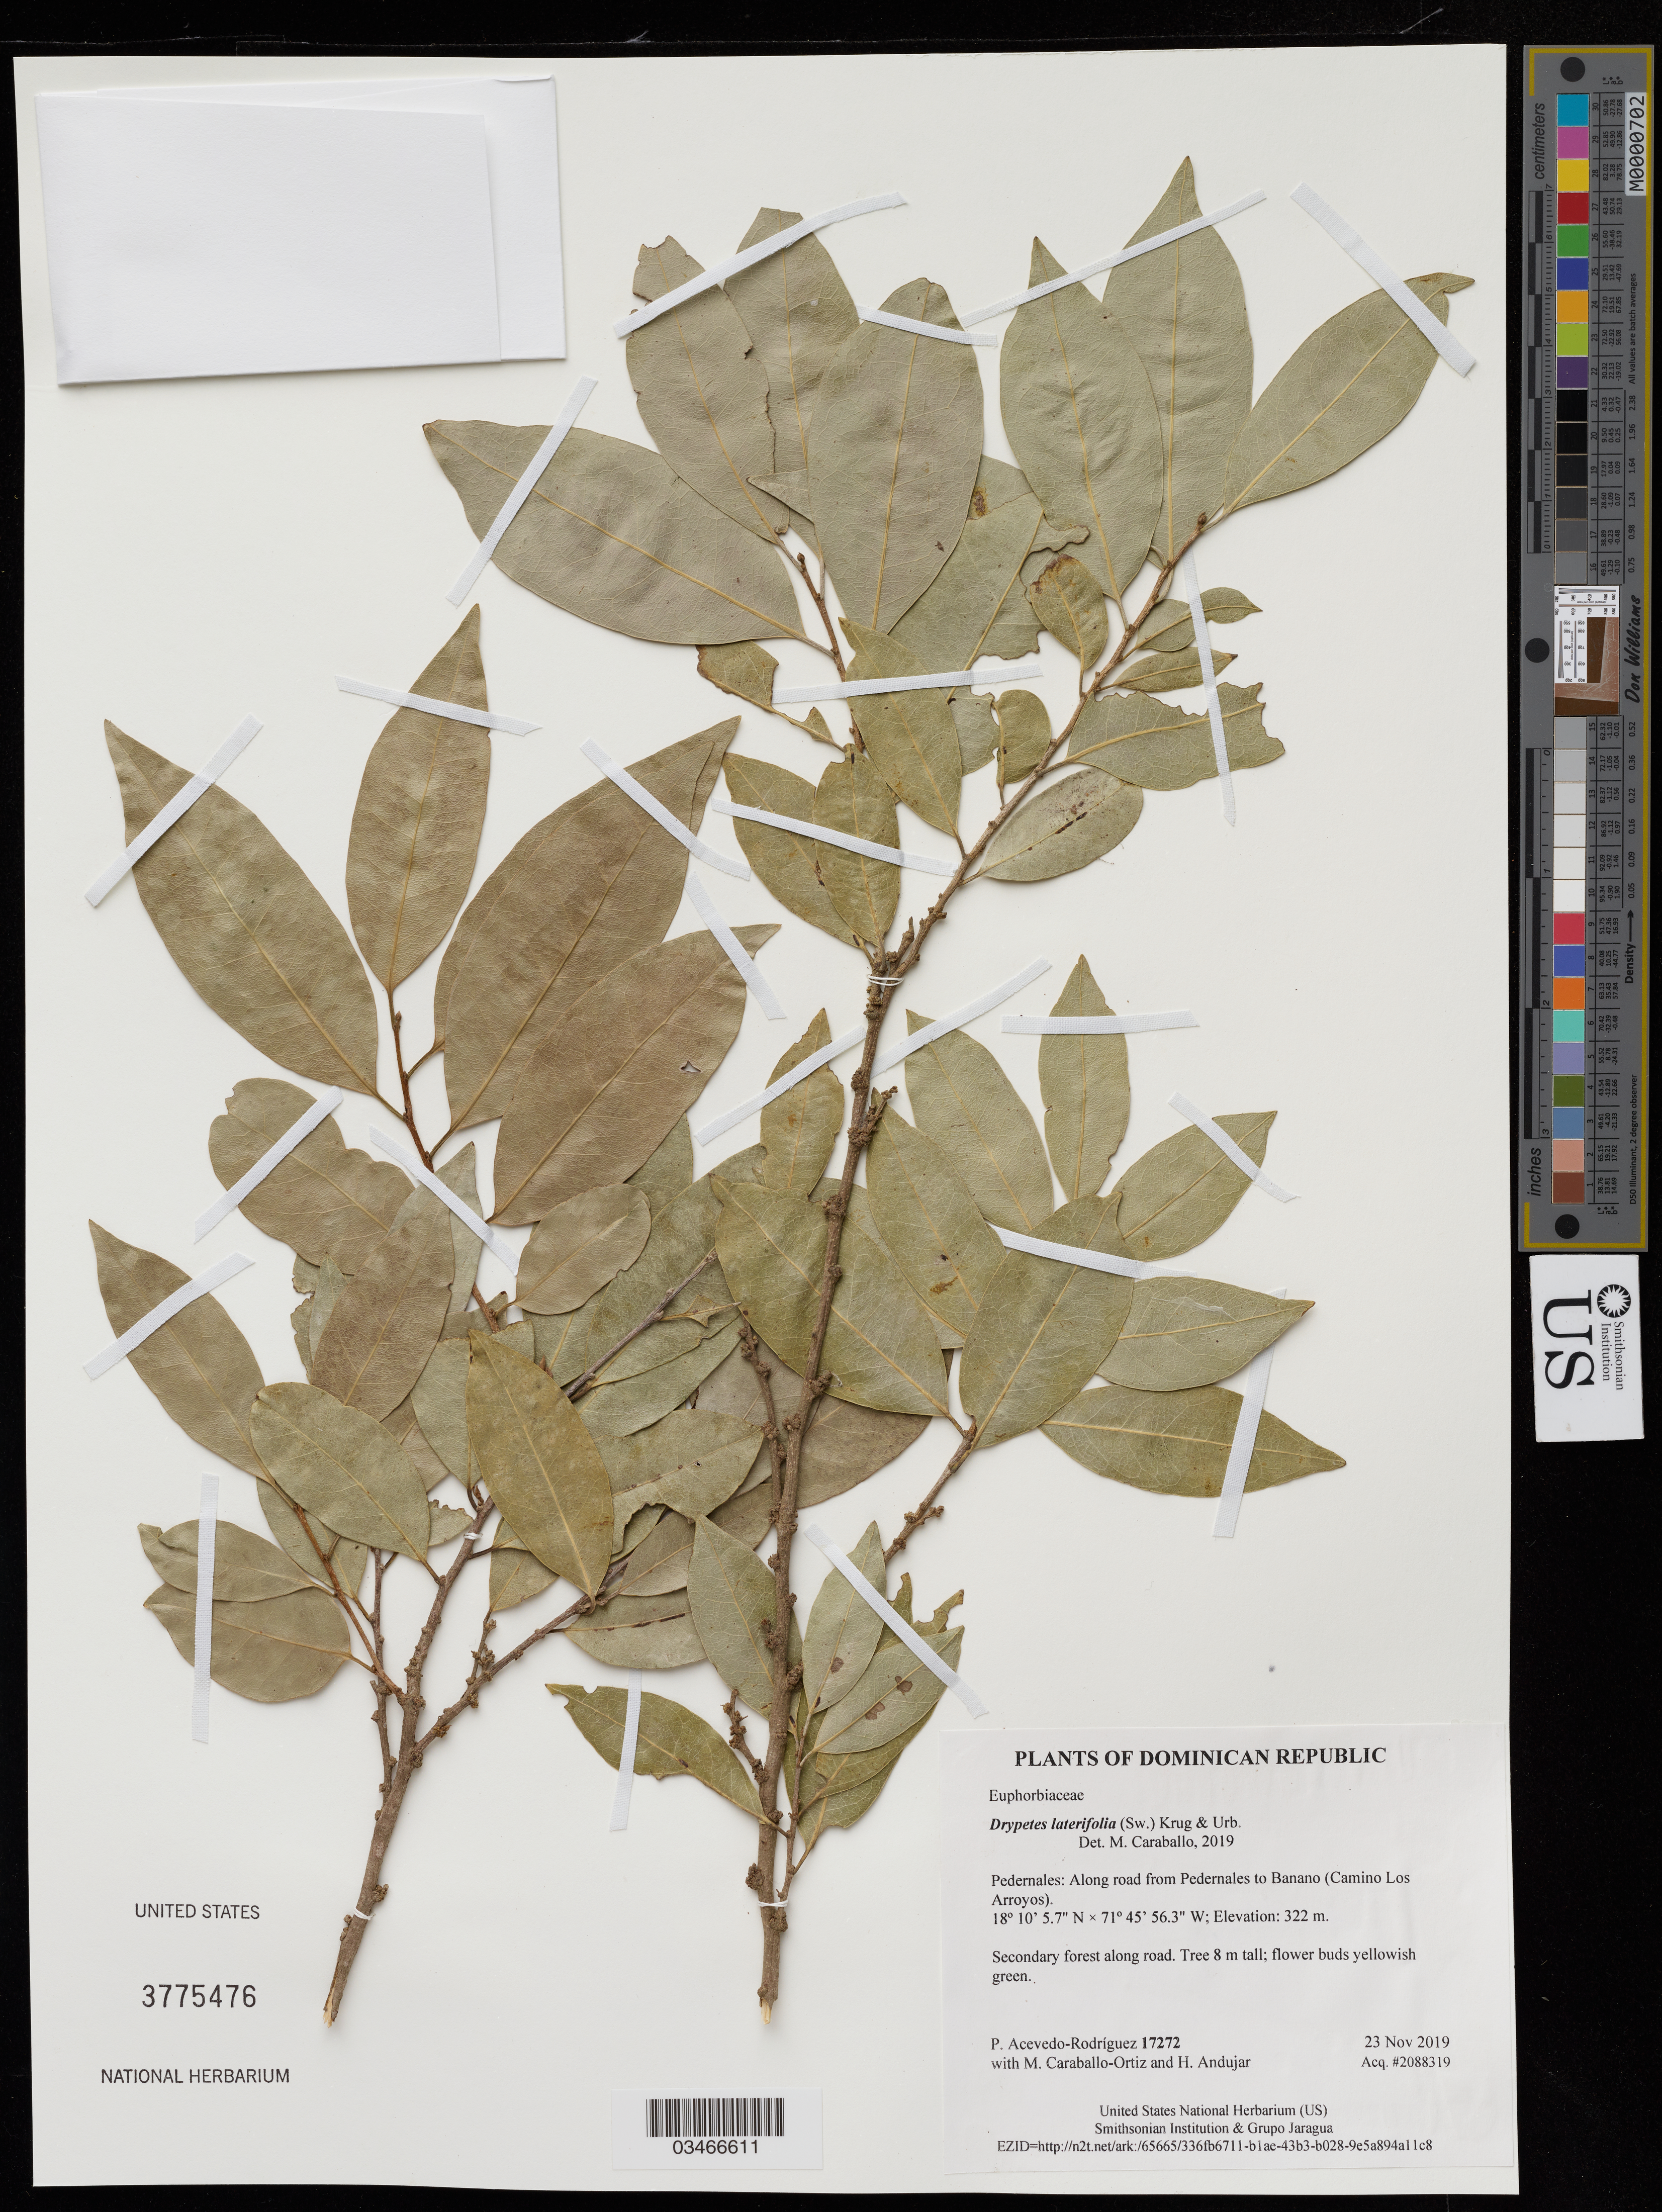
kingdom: Plantae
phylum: Tracheophyta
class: Magnoliopsida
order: Malpighiales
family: Putranjivaceae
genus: Drypetes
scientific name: Drypetes lateriflora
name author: (Sw.) Krug & Urb.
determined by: Acevedo-Rodriguez, P., (US), Smithsonian Institution - National Museum of Natural History (UNITED STATES)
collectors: P. Acevedo-Rodriguez, M. Caraballo-Ortiz & H. Andujar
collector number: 17272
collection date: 2019-11-23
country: Dominican Republic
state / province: Pedernales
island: Hispaniola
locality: Along road from Pedernales to Banano (Camino Los Arroyos), disturbed roadside vegetation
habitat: Secondary forest along road.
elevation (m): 322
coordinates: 18.16826 N, 71.76563 W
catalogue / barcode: US 3775476